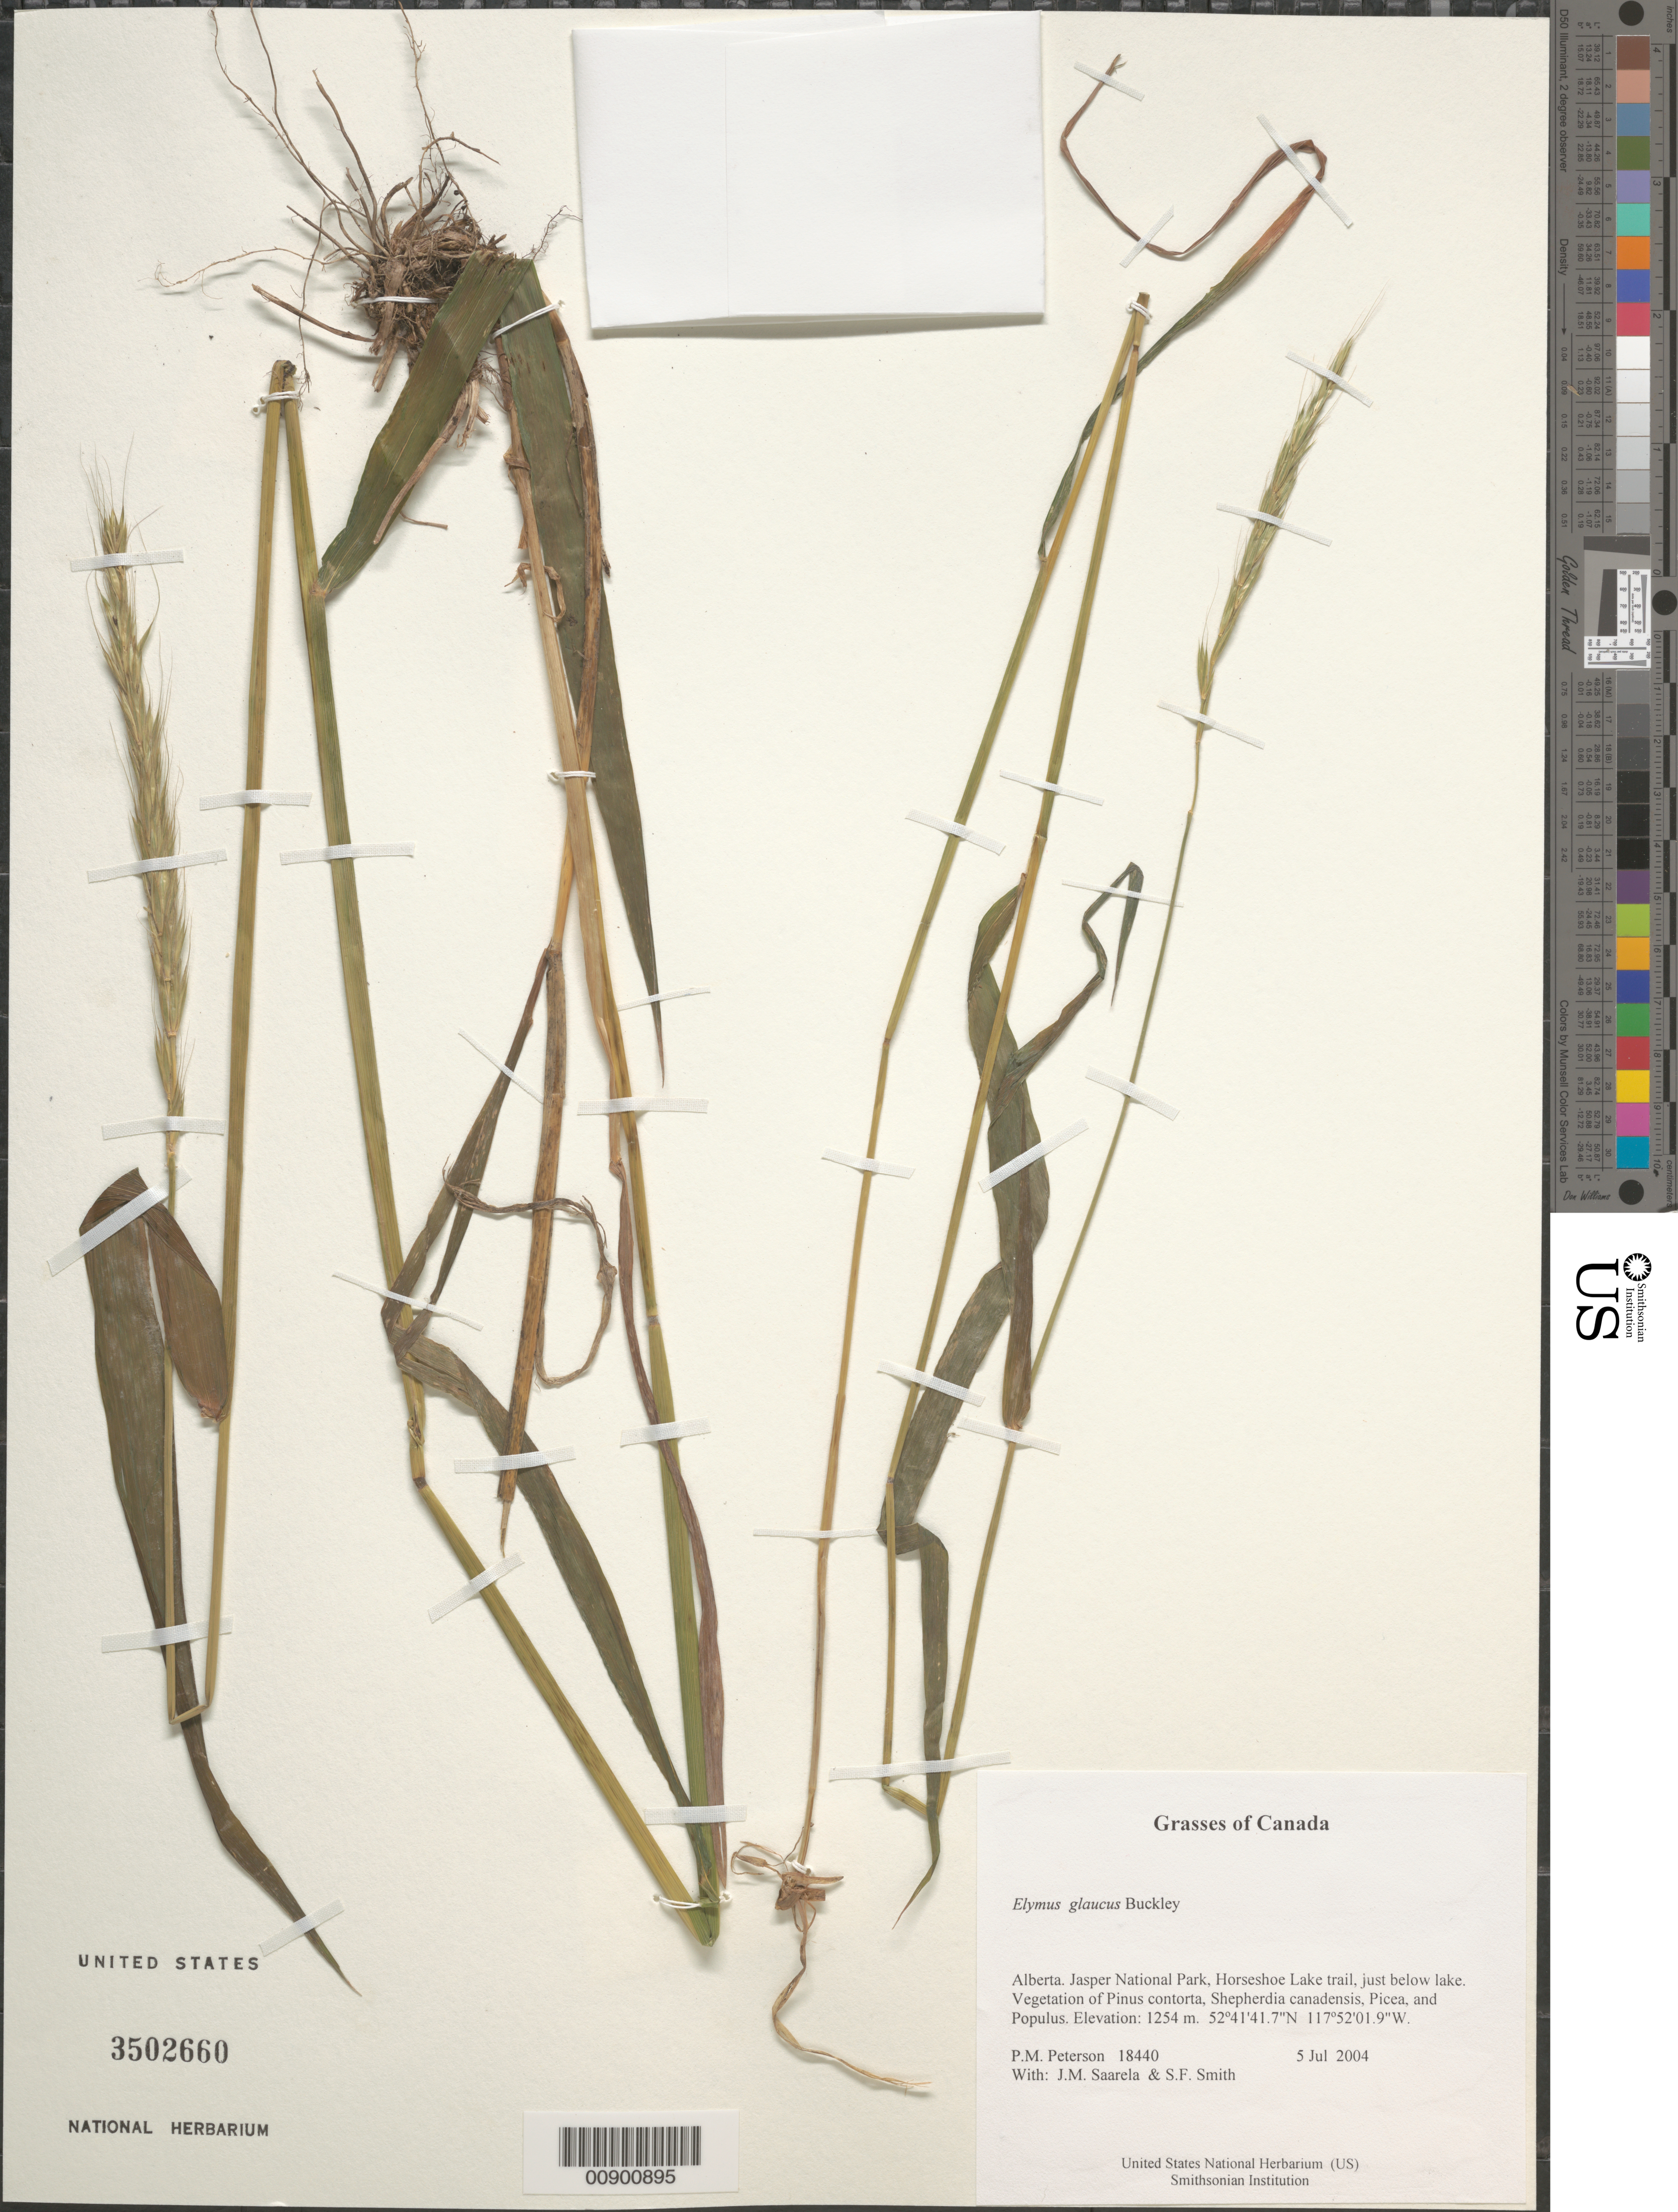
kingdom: Plantae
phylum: Tracheophyta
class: Liliopsida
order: Poales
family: Poaceae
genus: Elymus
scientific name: Elymus glaucus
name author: Buckley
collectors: P. M. Peterson, J. Saarela & S.F. Smith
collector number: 18440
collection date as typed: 05 Jul 2004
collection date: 2004-07-05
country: Canada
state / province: Alberta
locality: Jasper National Park, Horseshoe Lake trail, just below lake. Vegetation of Pinus contorta, Shepherdia canadensis, Picea, and Populus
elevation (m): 1254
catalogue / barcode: US 3526600